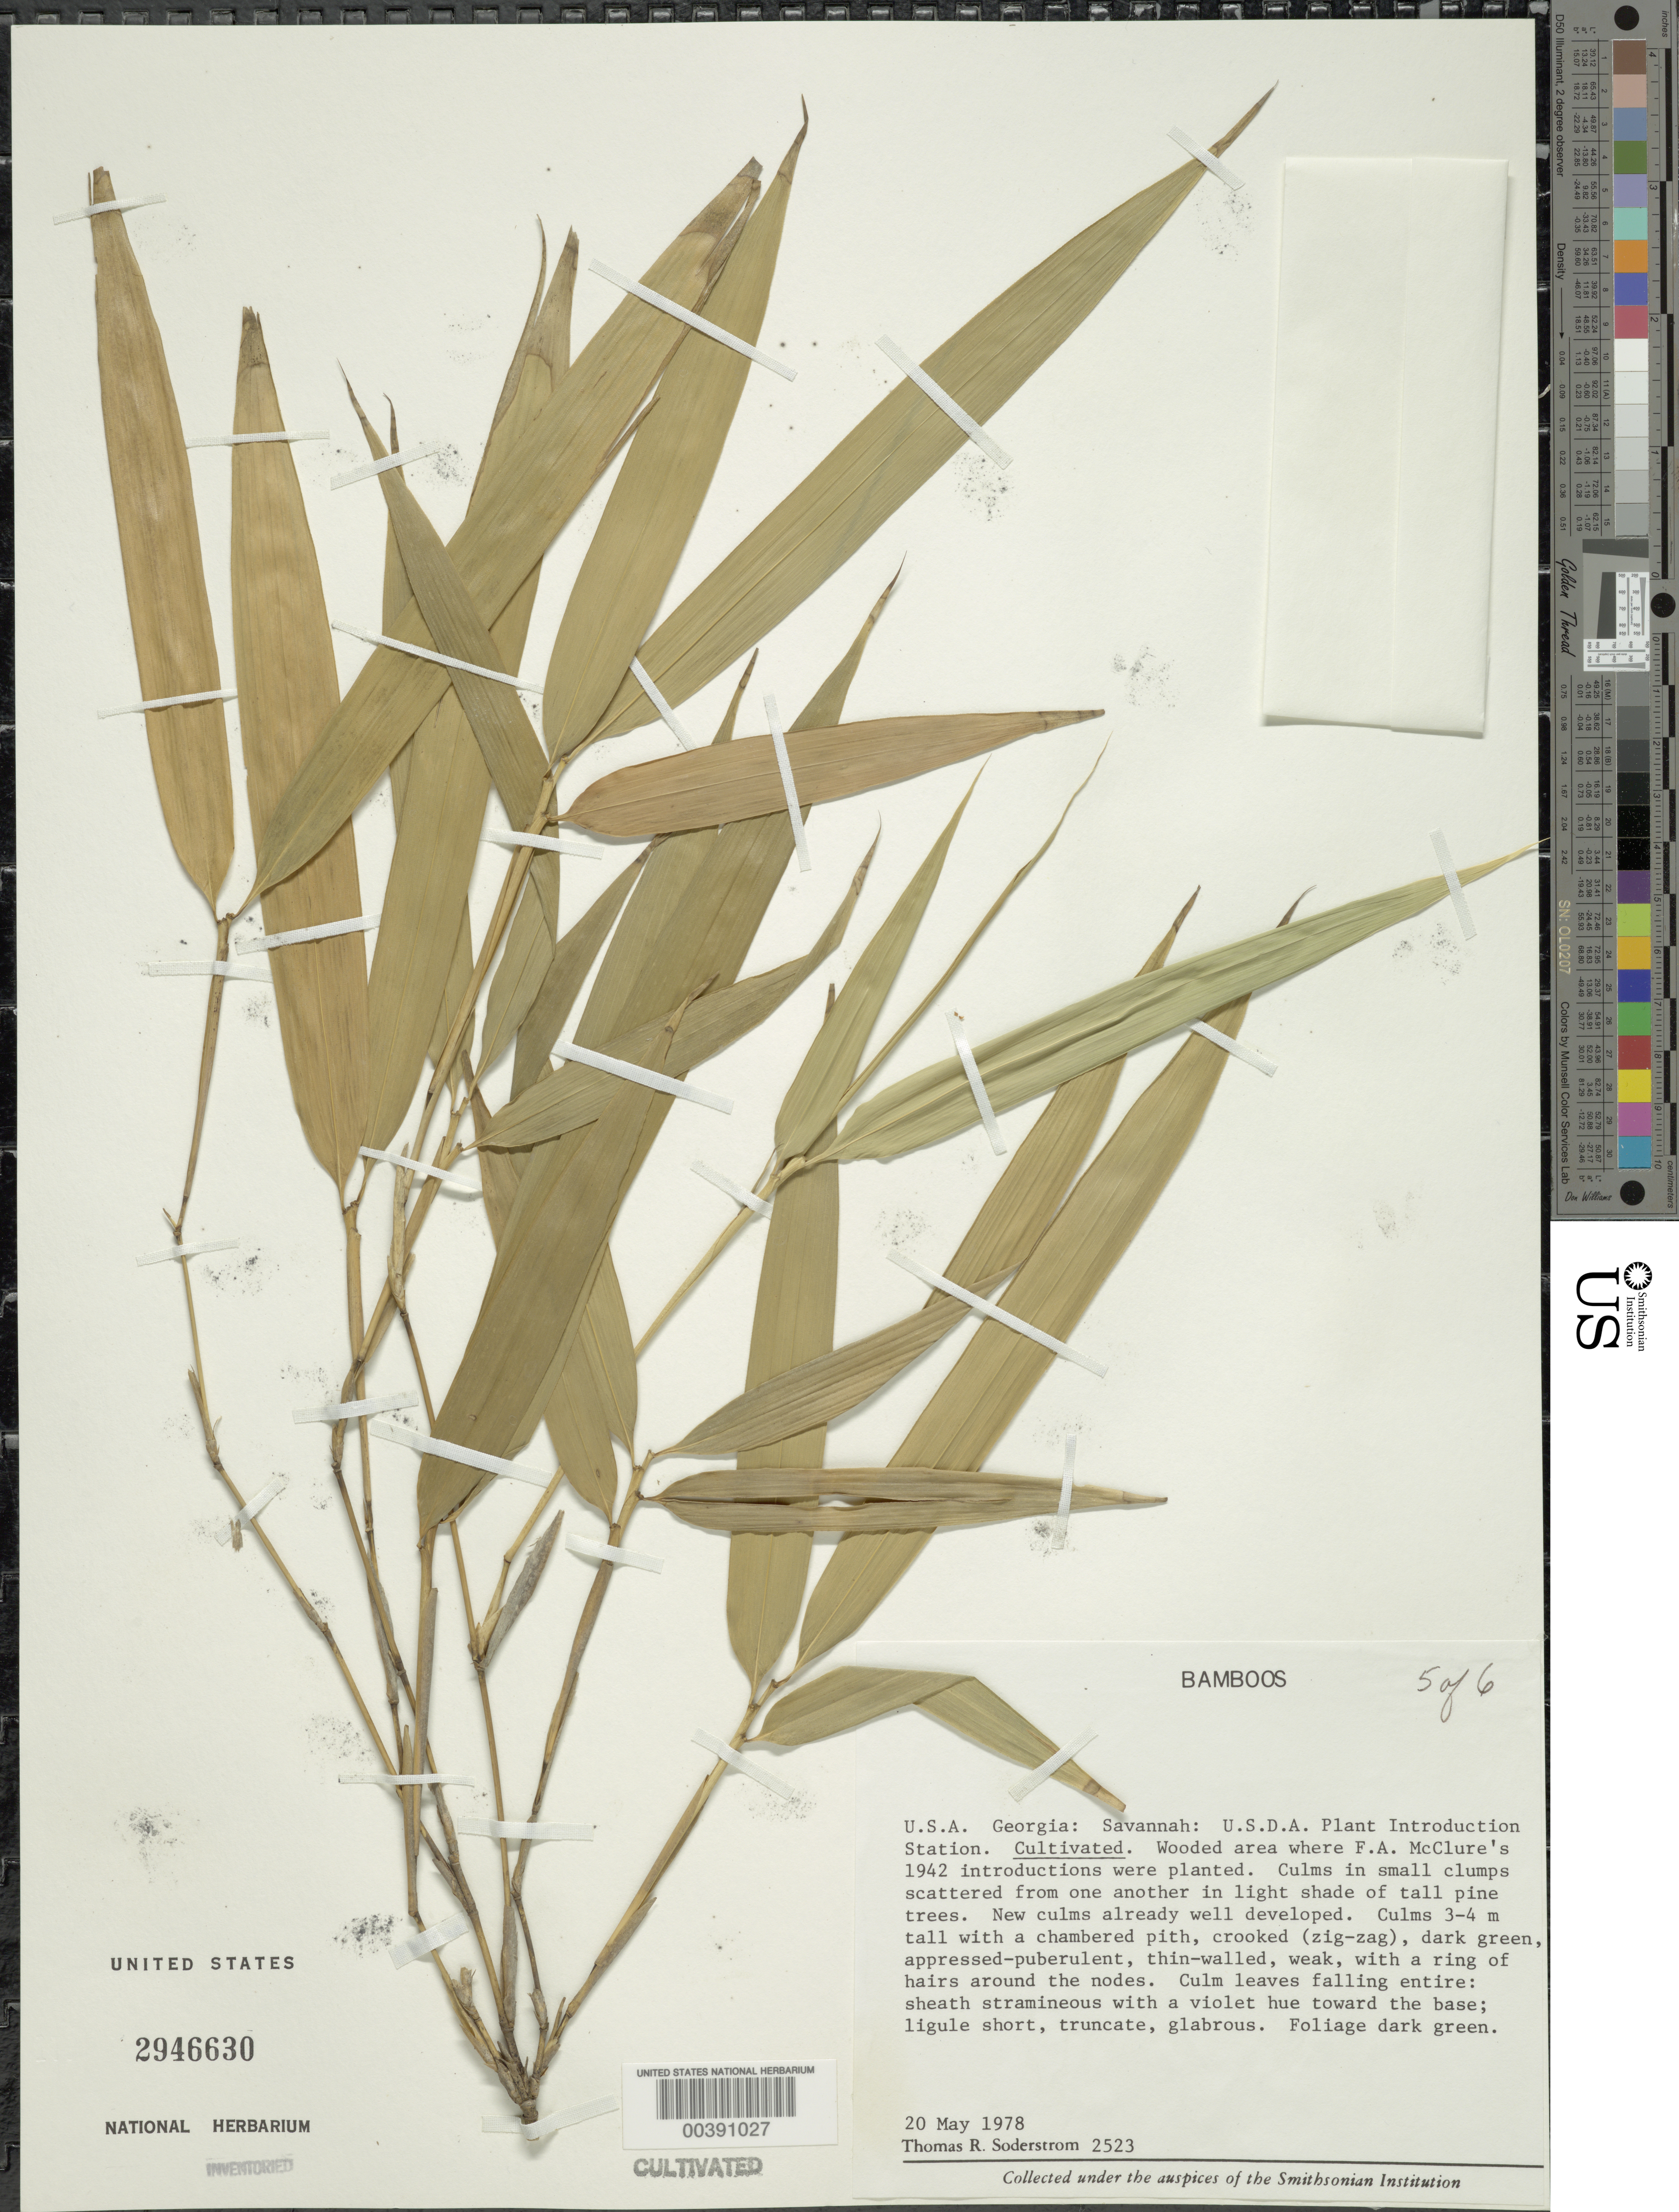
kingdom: Plantae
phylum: Tracheophyta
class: Liliopsida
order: Poales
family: Poaceae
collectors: T. R. Soderstrom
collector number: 2523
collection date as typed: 20 May 1978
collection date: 1978-05-20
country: United States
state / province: Georgia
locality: Savannah, usda pi stat.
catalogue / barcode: US 2946630